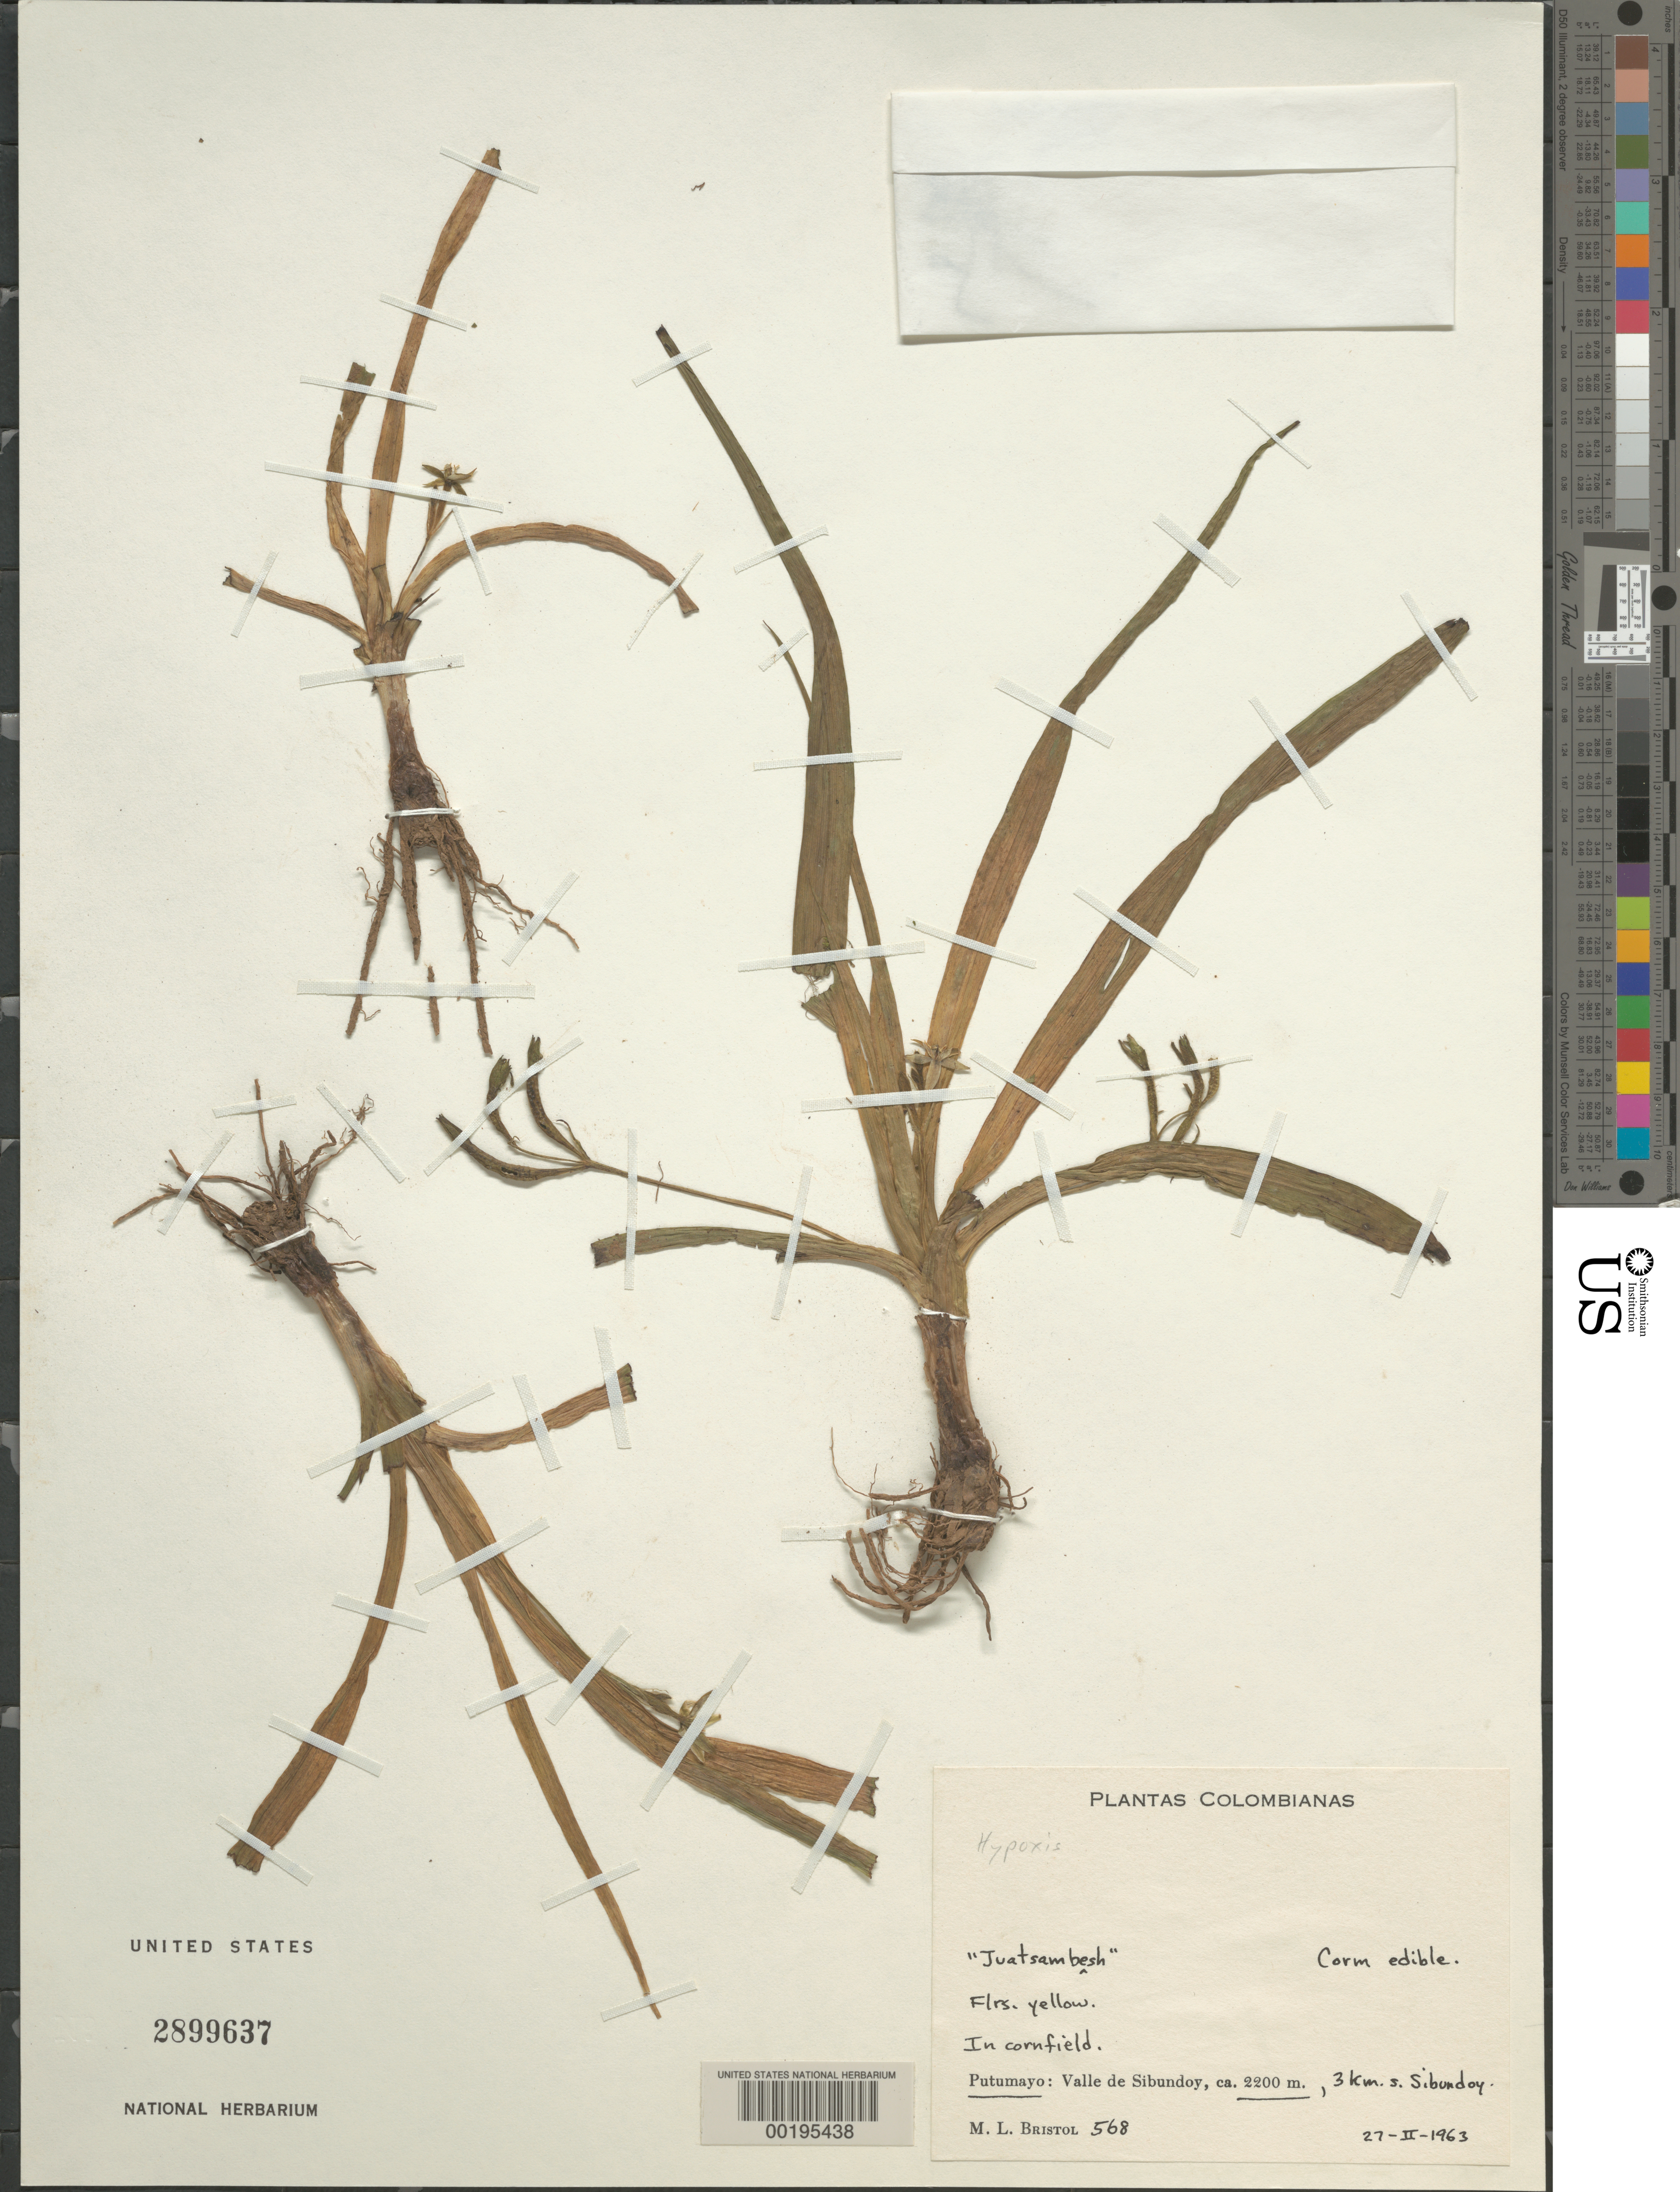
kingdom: Plantae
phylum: Tracheophyta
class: Liliopsida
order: Asparagales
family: Hypoxidaceae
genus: Hypoxis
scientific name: Hypoxis decumbens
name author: L.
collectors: M. L. Bristol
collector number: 568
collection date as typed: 27 Feb 1963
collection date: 1963-02-27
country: Colombia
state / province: Putumayo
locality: Valle de Sibundoy, 3 km s Sibundoy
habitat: In cornfield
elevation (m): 2200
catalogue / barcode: US 2899637